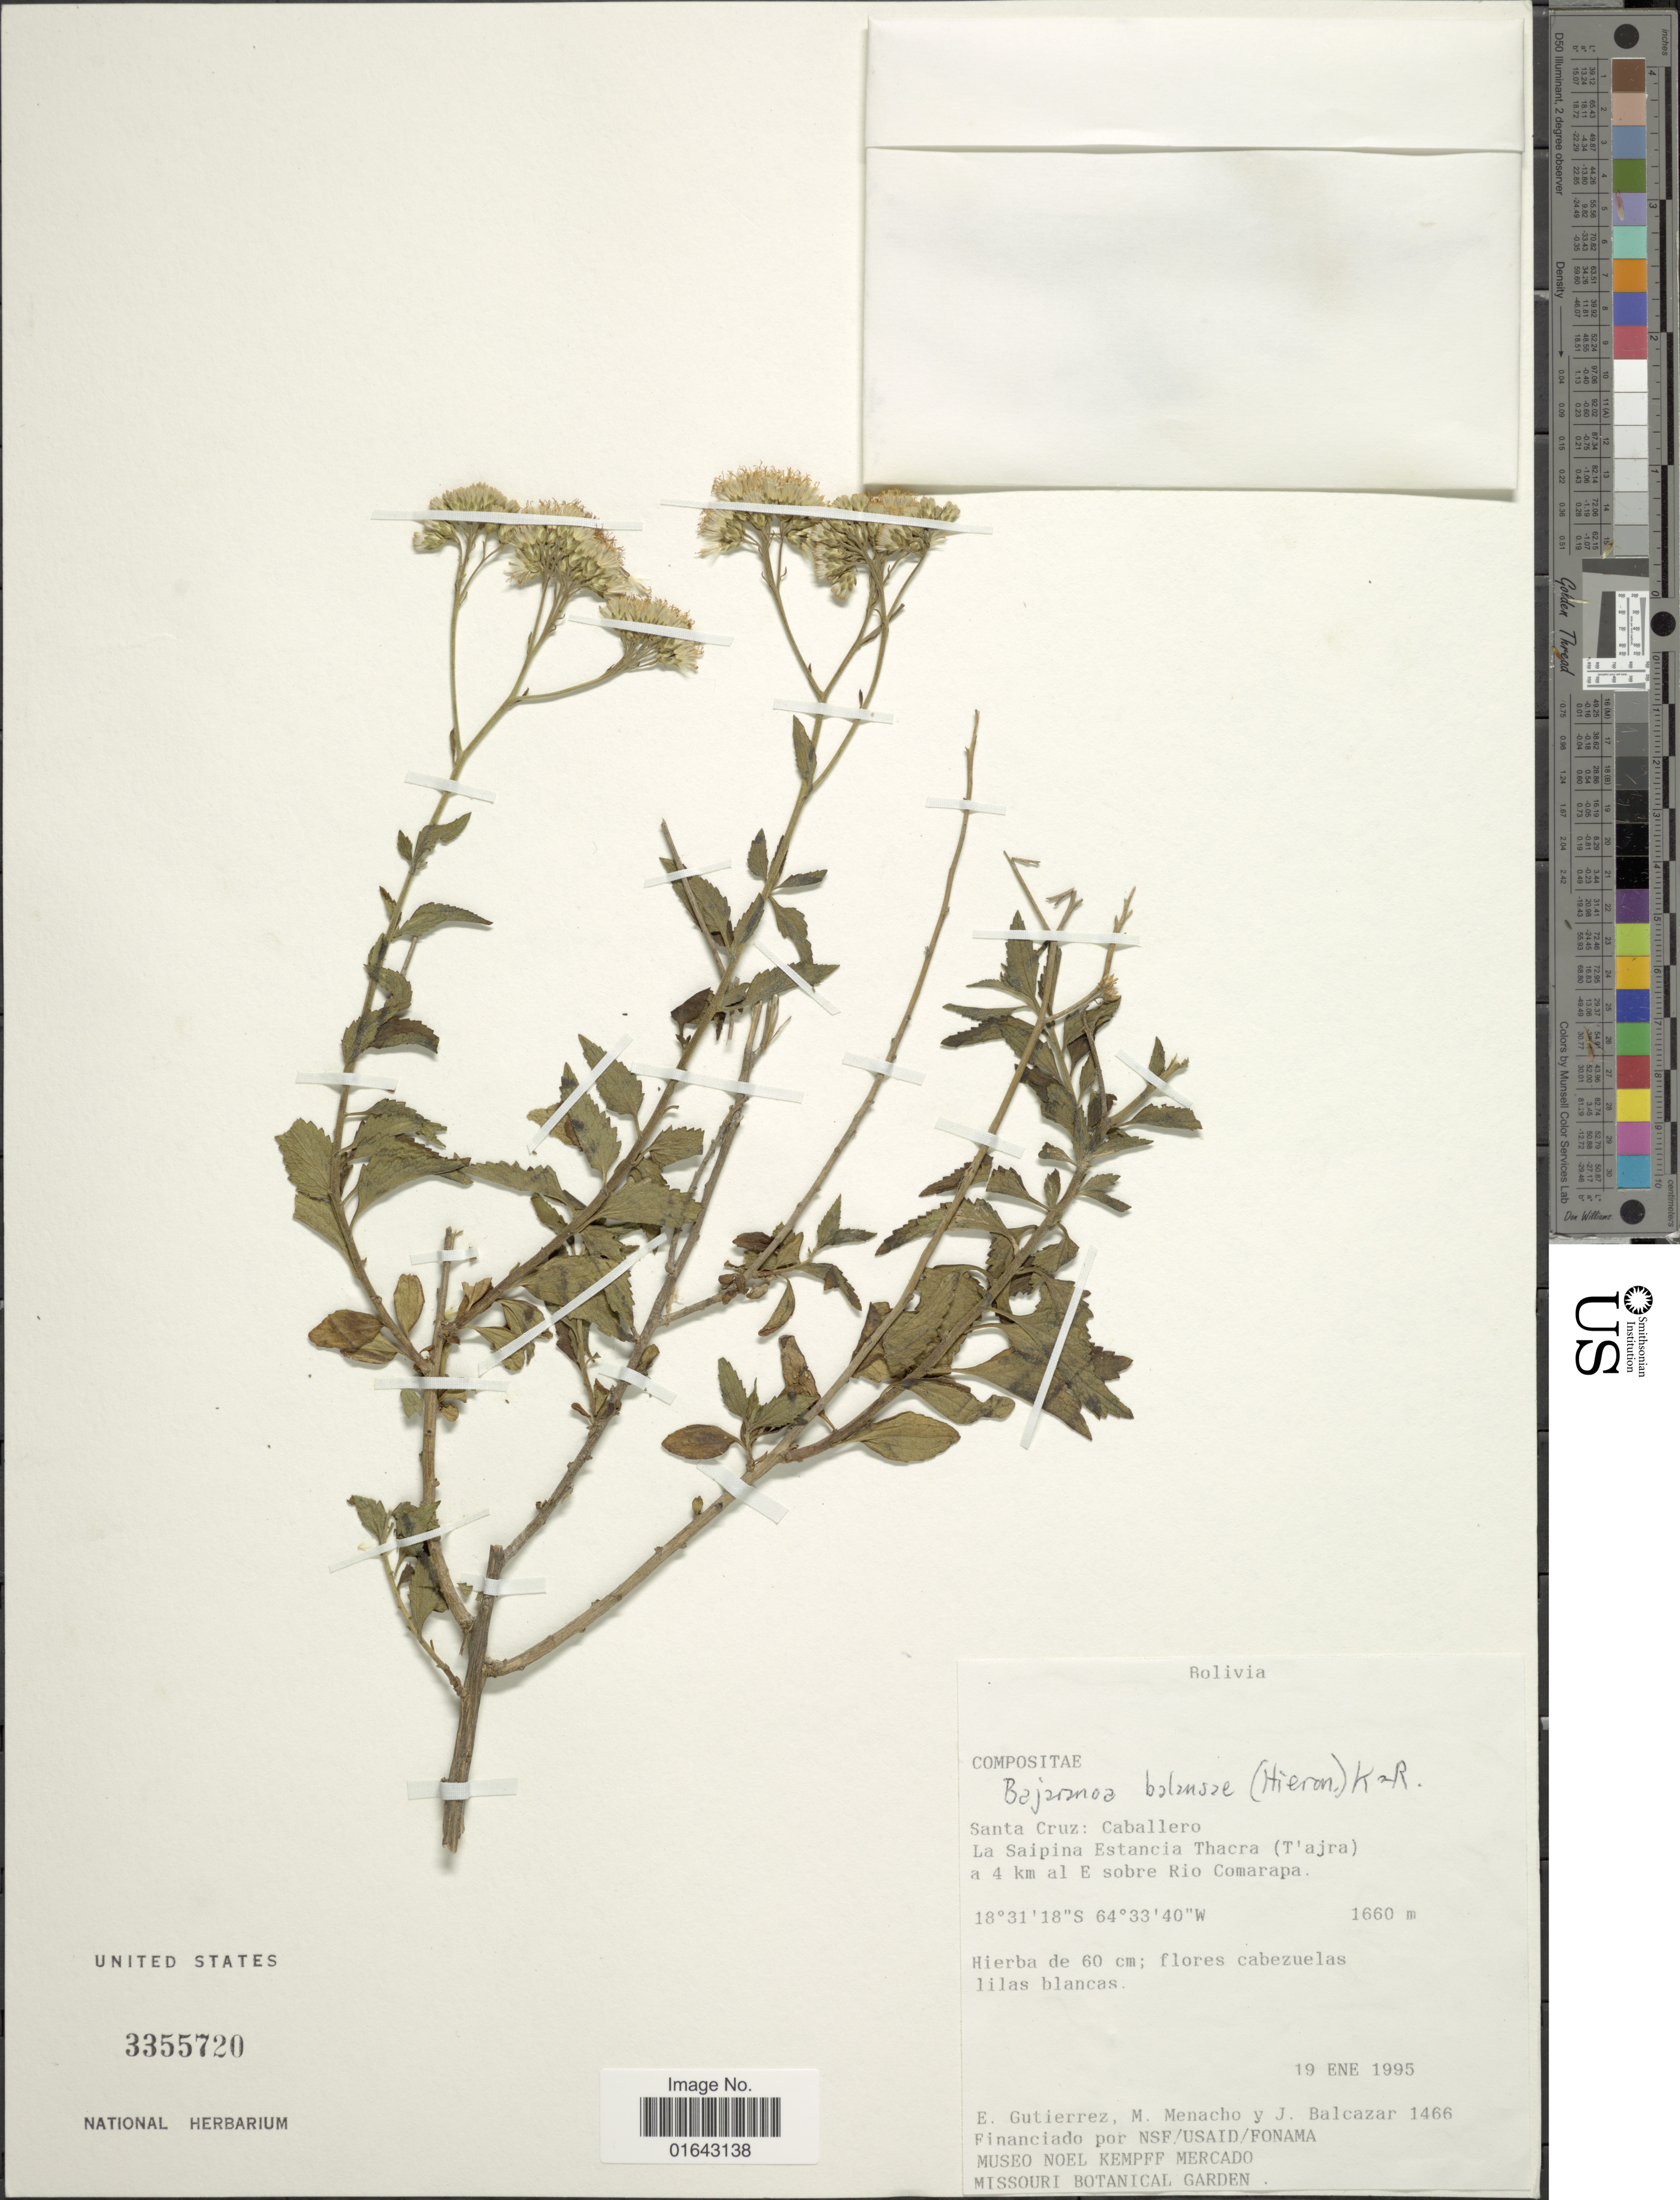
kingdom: Plantae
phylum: Tracheophyta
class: Magnoliopsida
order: Asterales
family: Asteraceae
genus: Bejaranoa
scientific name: Bejaranoa balansae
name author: (Hieron.) R.M. King & H. Rob.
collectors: E. Gutiérrez, M. Menacho & J. Balcazar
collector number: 1466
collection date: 1995-01-19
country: Bolivia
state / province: Santa Cruz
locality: Santa Cruz: Caballero. La Saipina Estancia Thacra (T'ajra) a 4 km al E sobre Rio Comarapa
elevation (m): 1660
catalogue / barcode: US 3355720